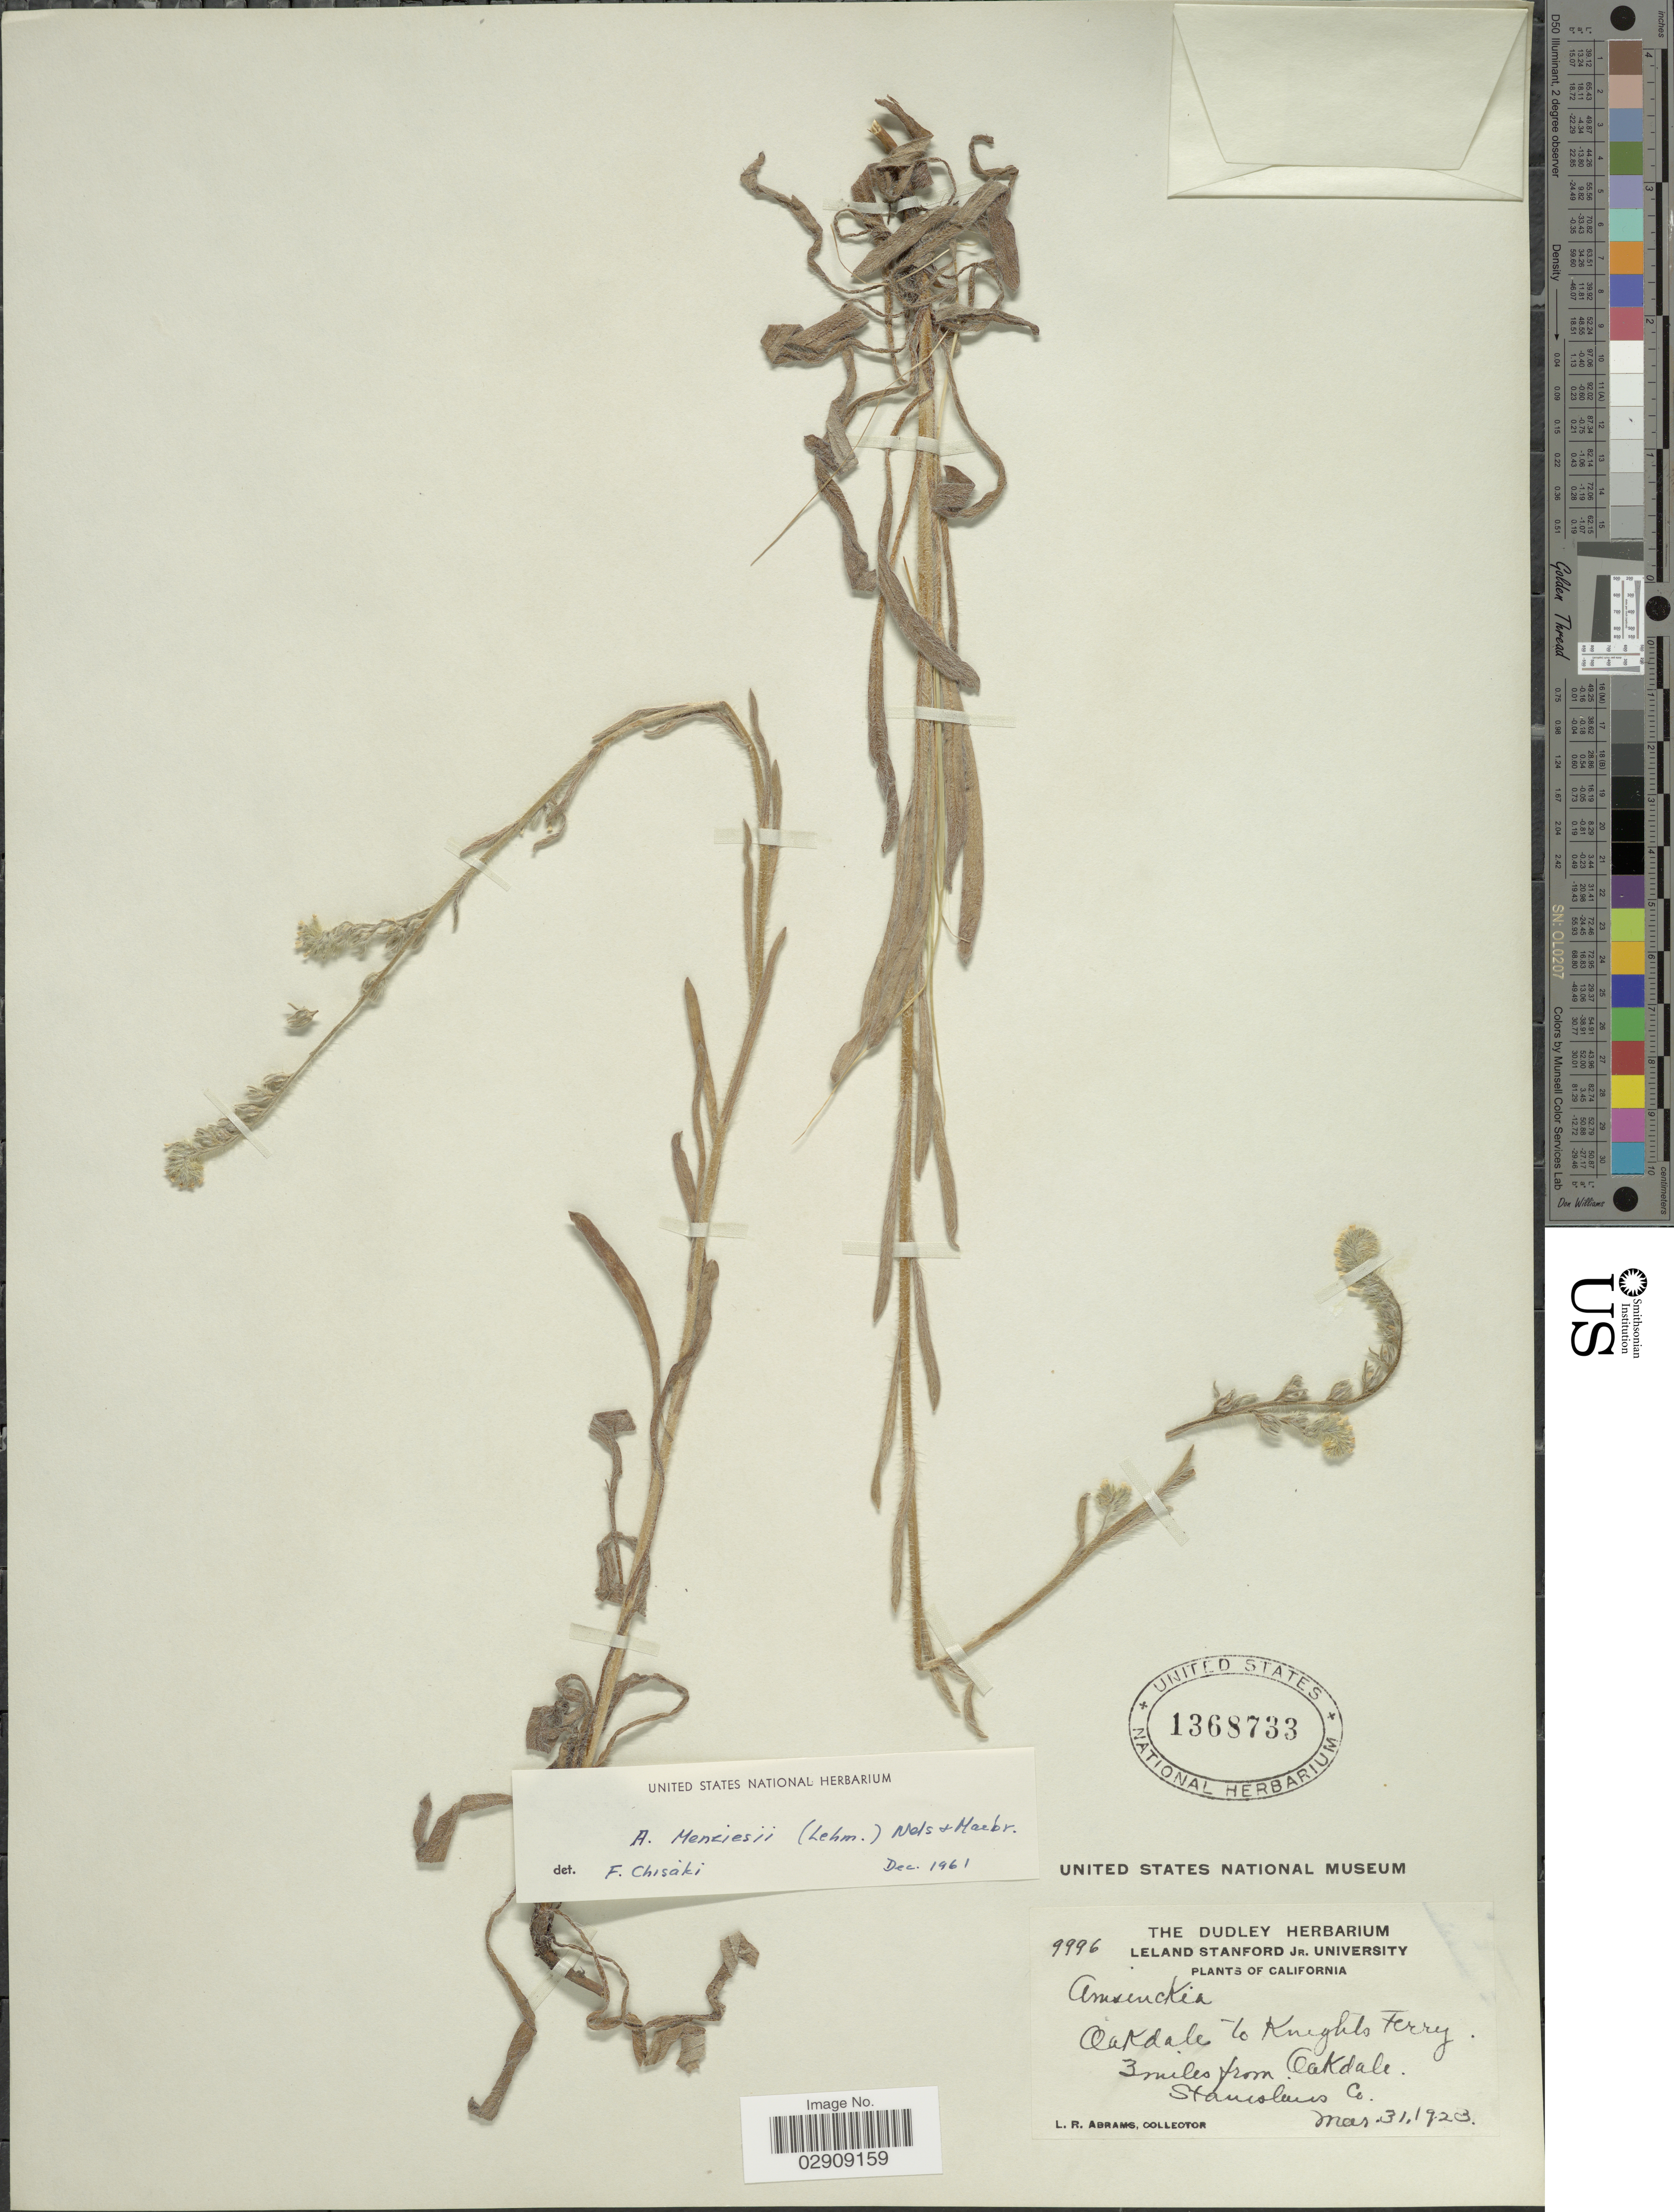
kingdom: Plantae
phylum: Tracheophyta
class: Magnoliopsida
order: Boraginales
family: Boraginaceae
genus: Amsinckia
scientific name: Amsinckia menziesii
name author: A. Nelson & J.F. Macbr.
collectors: L. Abrams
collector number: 9996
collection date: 1923-03-31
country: United States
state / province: California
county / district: Stanislaus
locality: Oakdale to Knights Ferry. 3 miles from Oakdale. Stanislaus Co.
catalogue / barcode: US 1368733